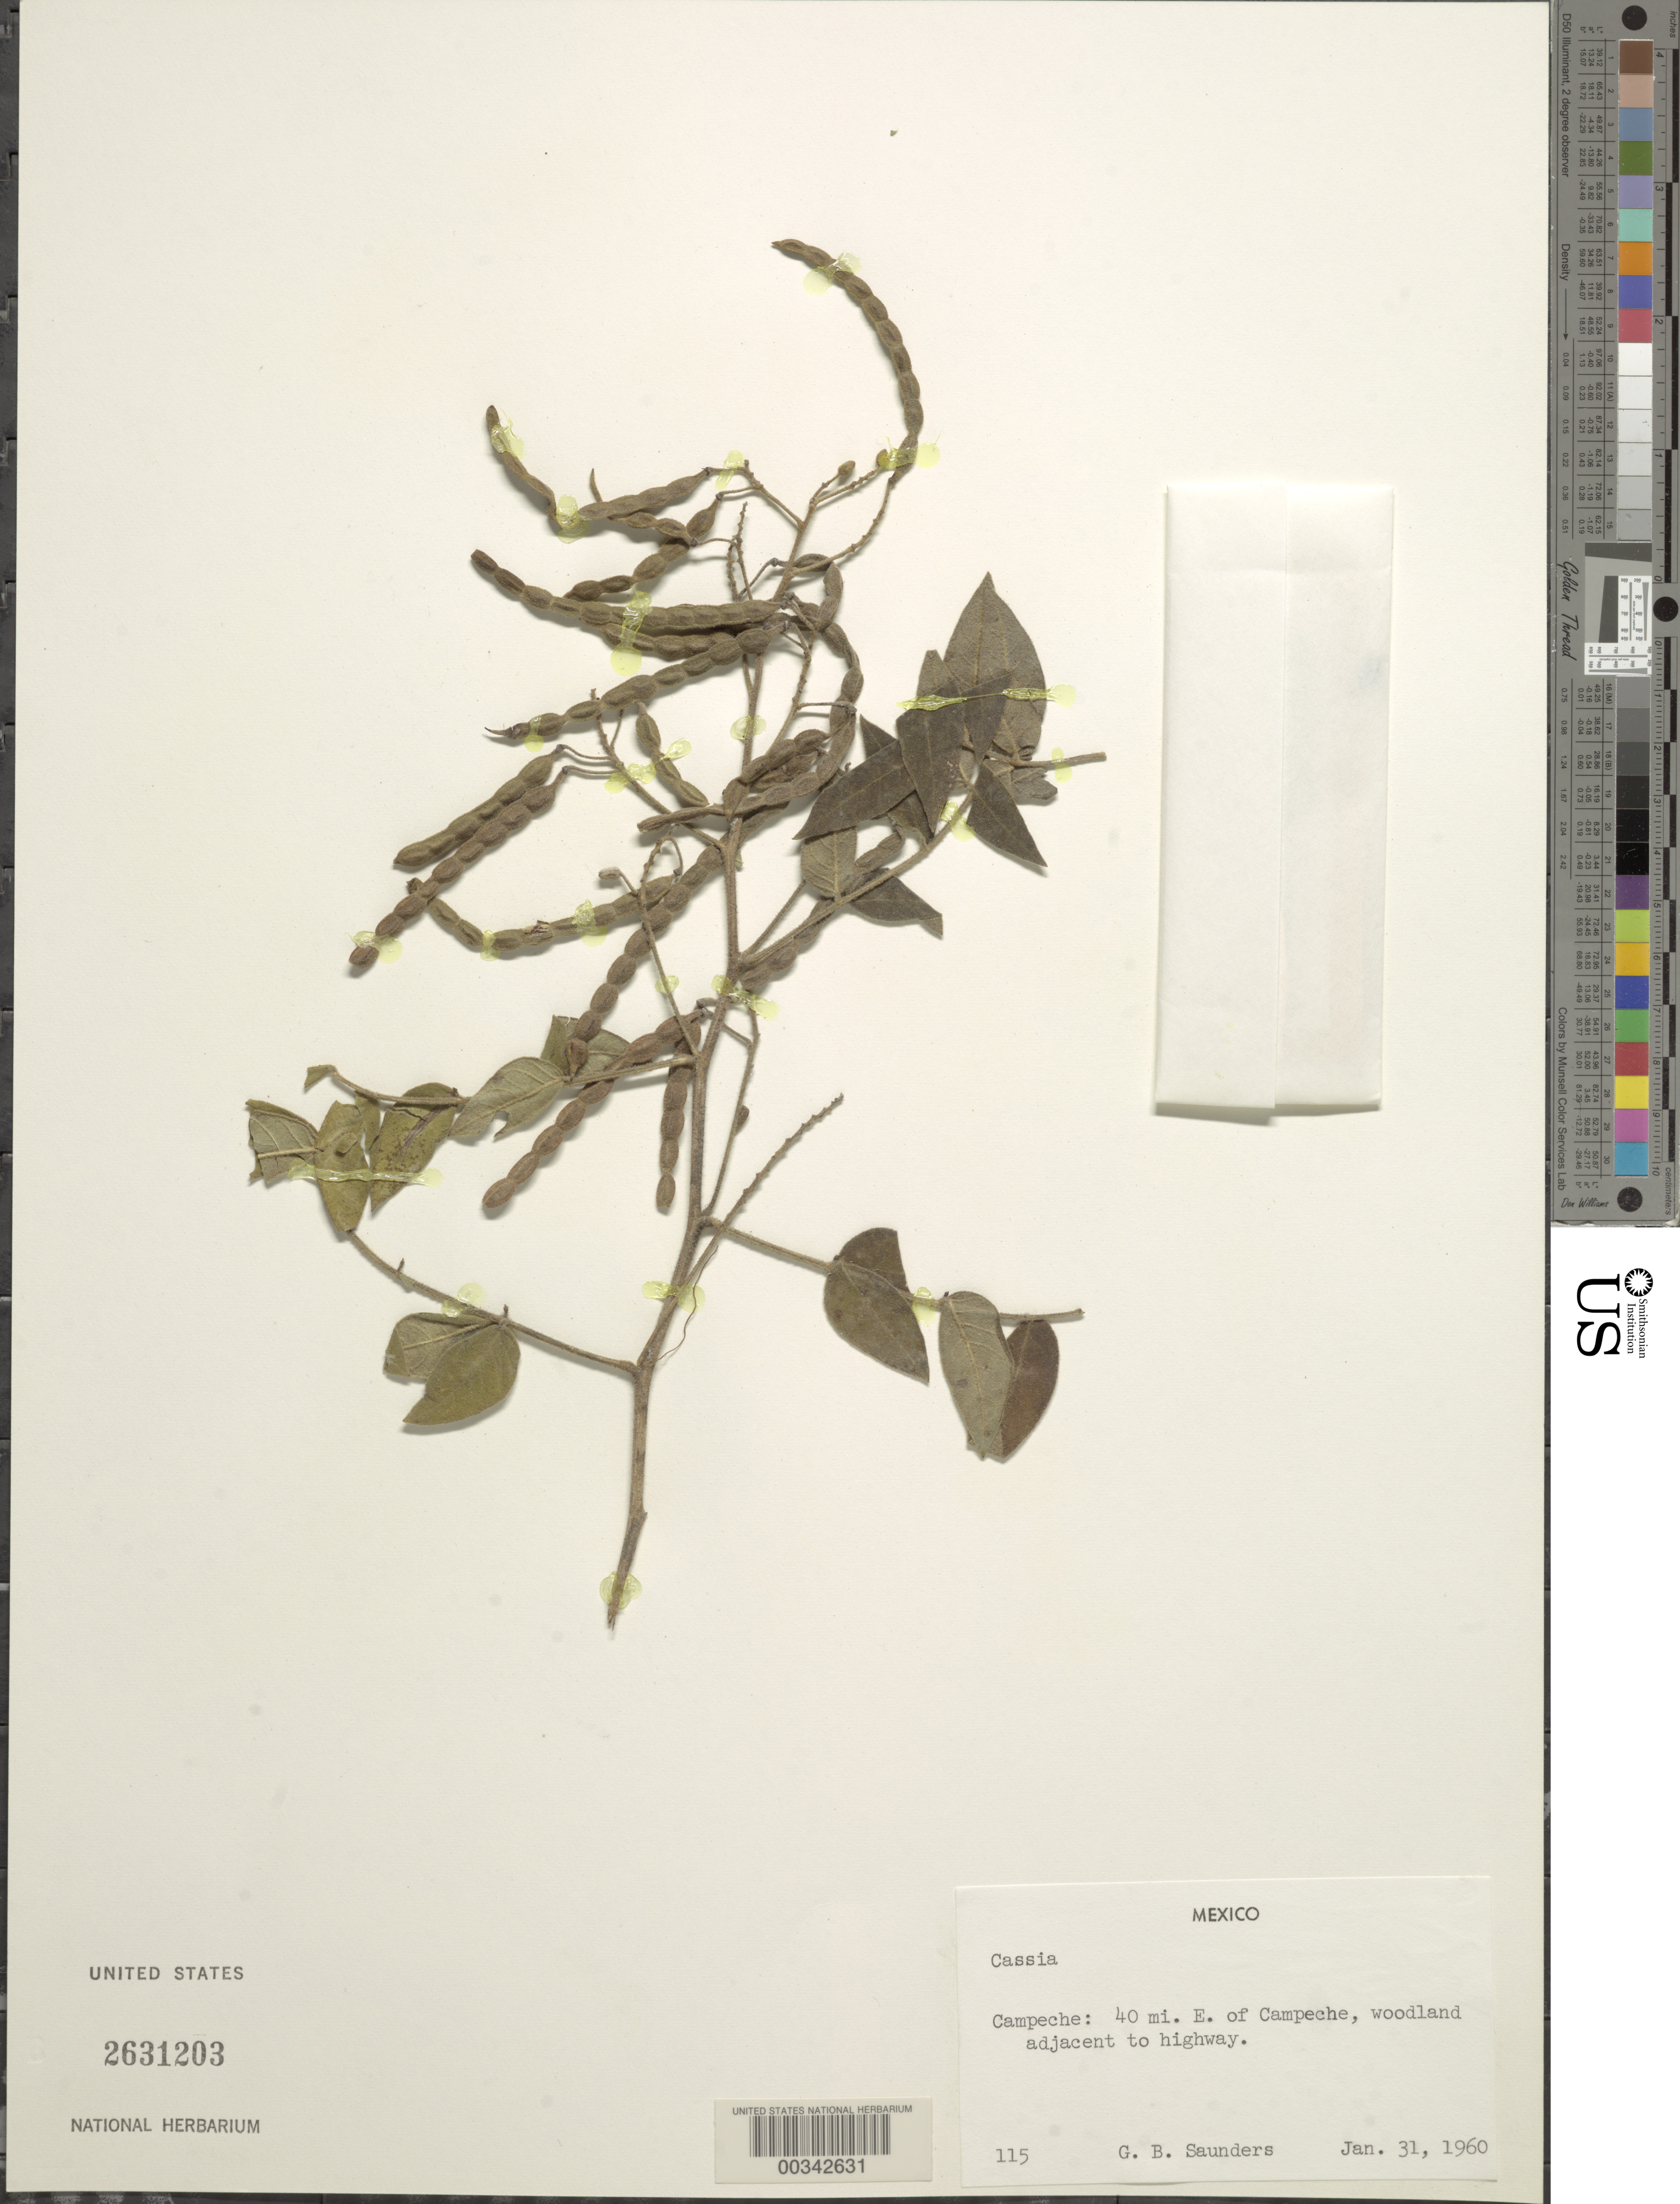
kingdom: Plantae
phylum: Tracheophyta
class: Magnoliopsida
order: Fabales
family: Fabaceae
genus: Senna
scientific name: Senna villosa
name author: (Mill.) H.S. Irwin & Barneby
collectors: G. B. Saunders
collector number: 115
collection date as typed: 31 Jan 1960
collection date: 1960-01-31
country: Mexico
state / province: Campeche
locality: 40 mi E of Campeche, adjacent to highway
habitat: Woodland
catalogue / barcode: US 2631203